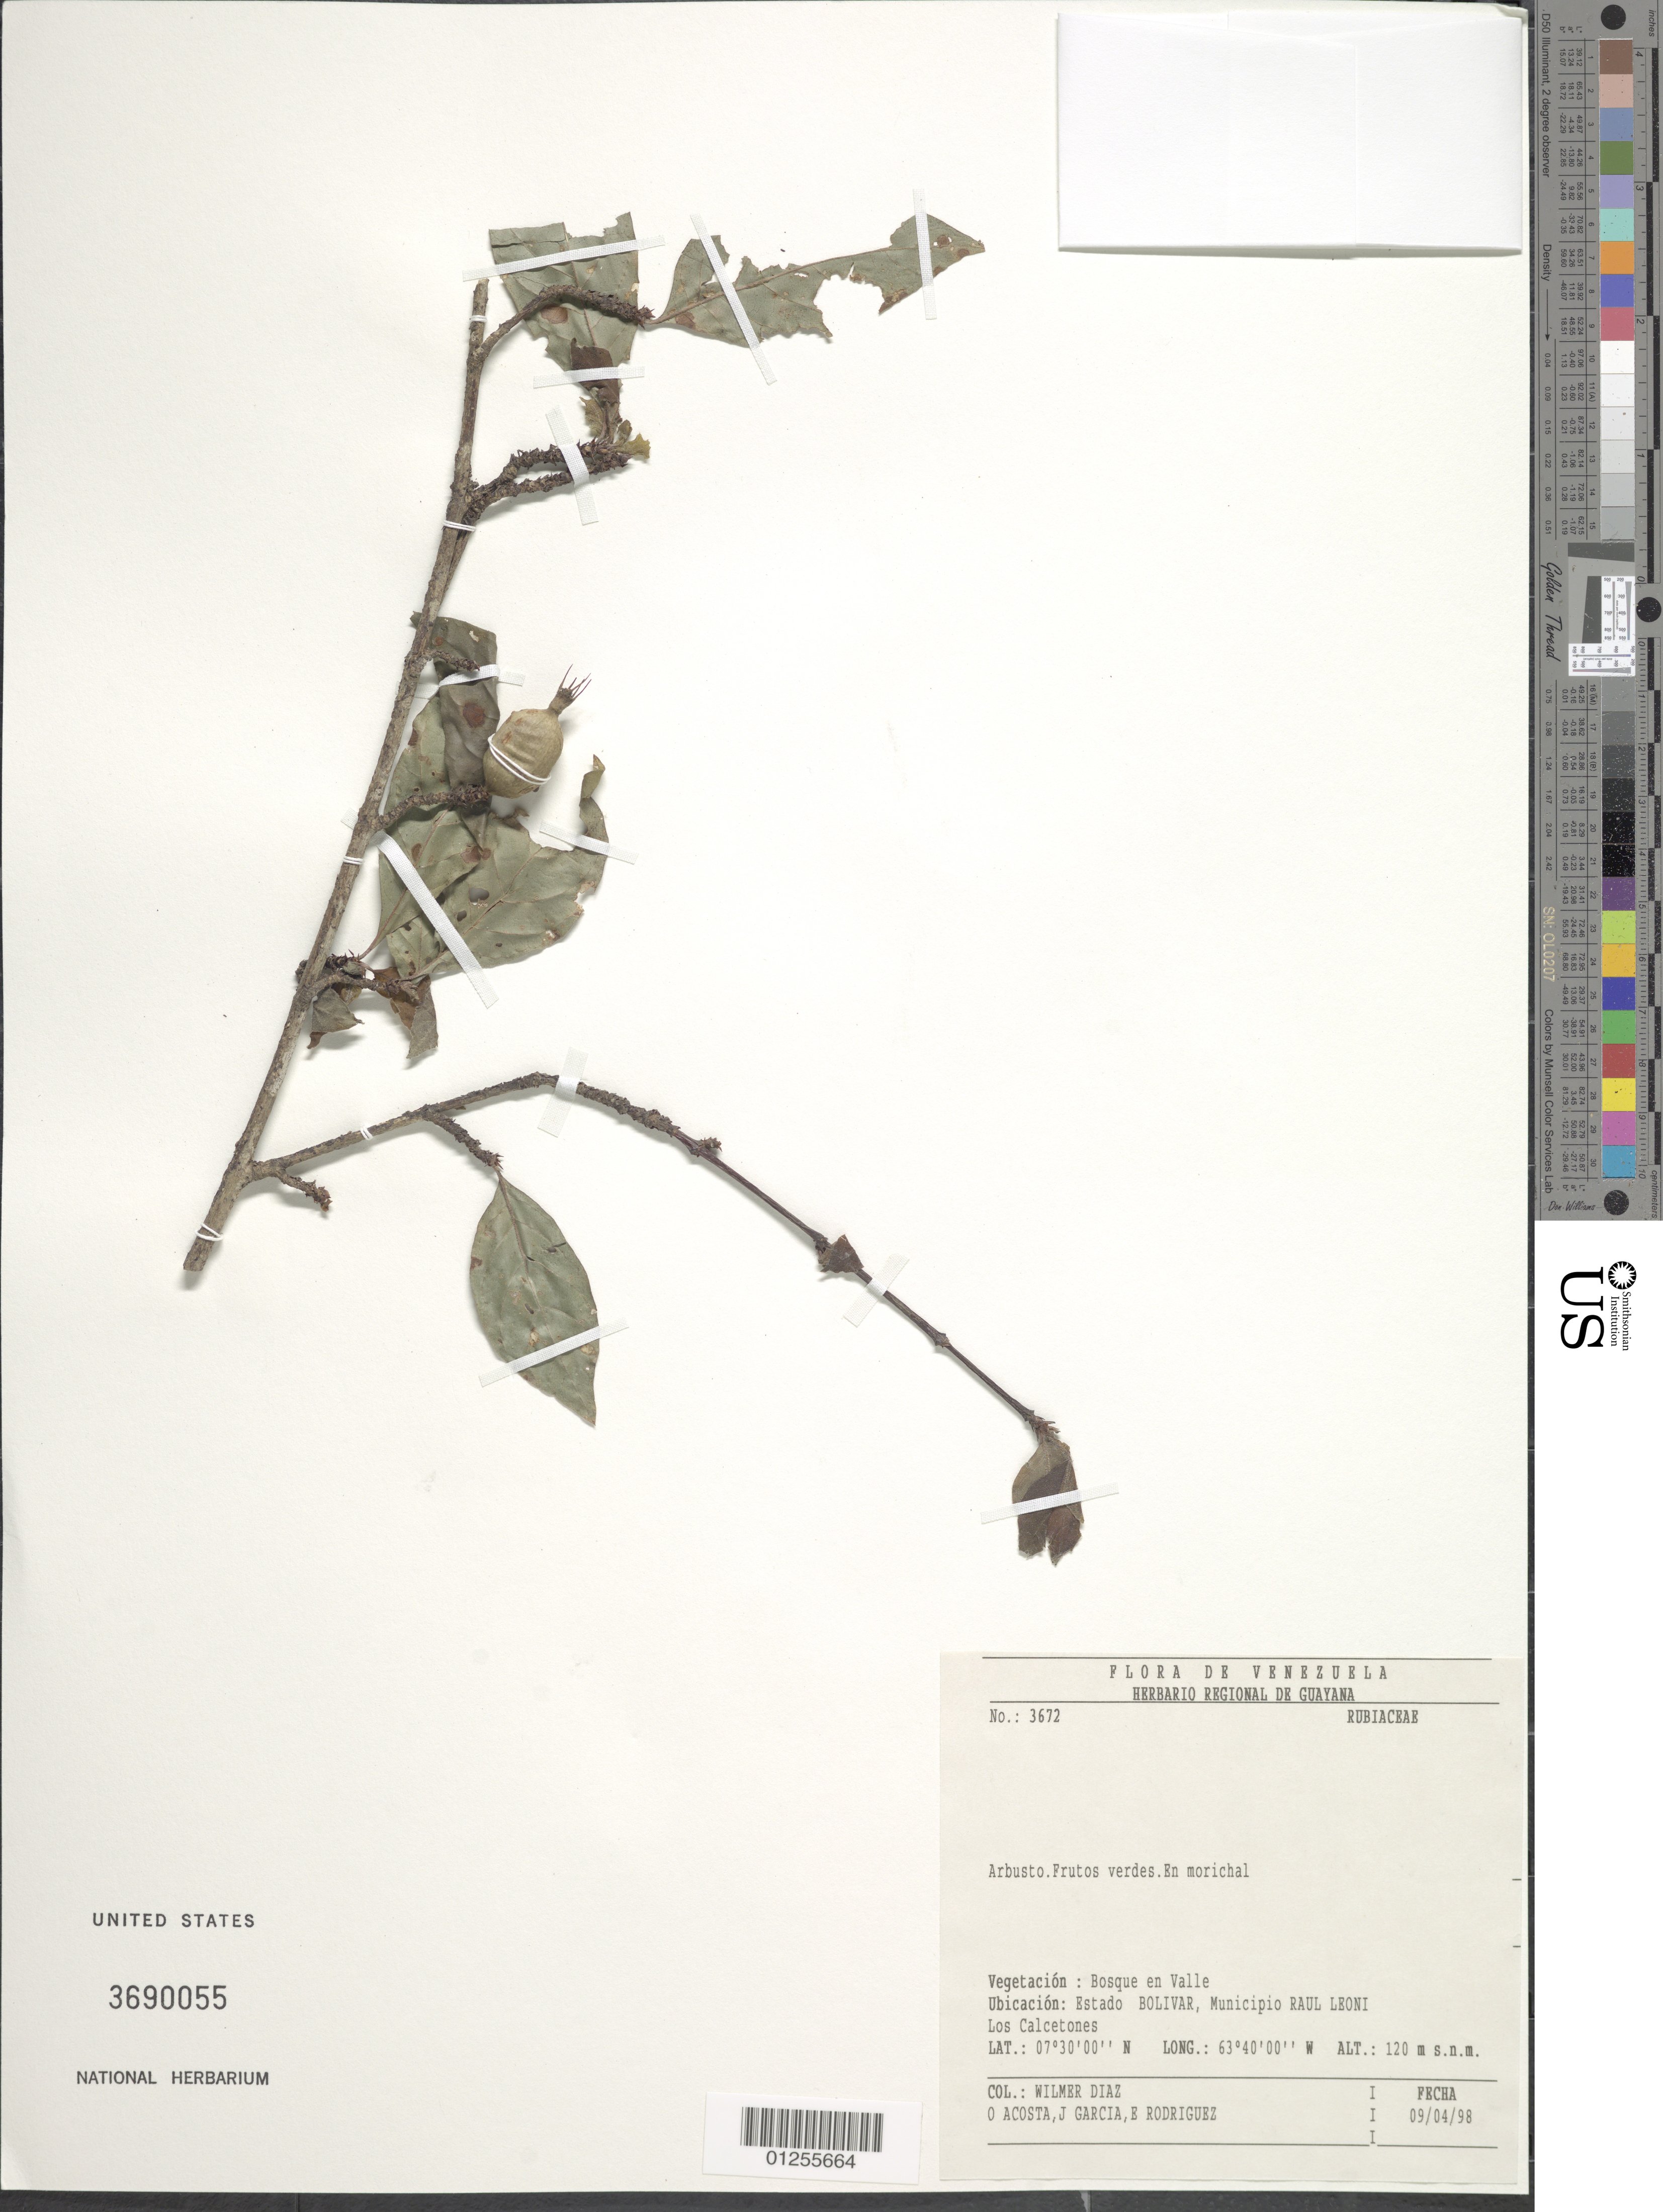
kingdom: Plantae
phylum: Tracheophyta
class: Magnoliopsida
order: Gentianales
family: Rubiaceae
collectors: W. Díaz P., O. Acosta, J. García & E. Rodriguez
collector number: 3672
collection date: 1998-04-09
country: Venezuela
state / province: Bolivar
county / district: Angostura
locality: Los Calcetones. Raúl Leoni [=Angostura]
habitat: Morichal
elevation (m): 120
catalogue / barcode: US 3690055